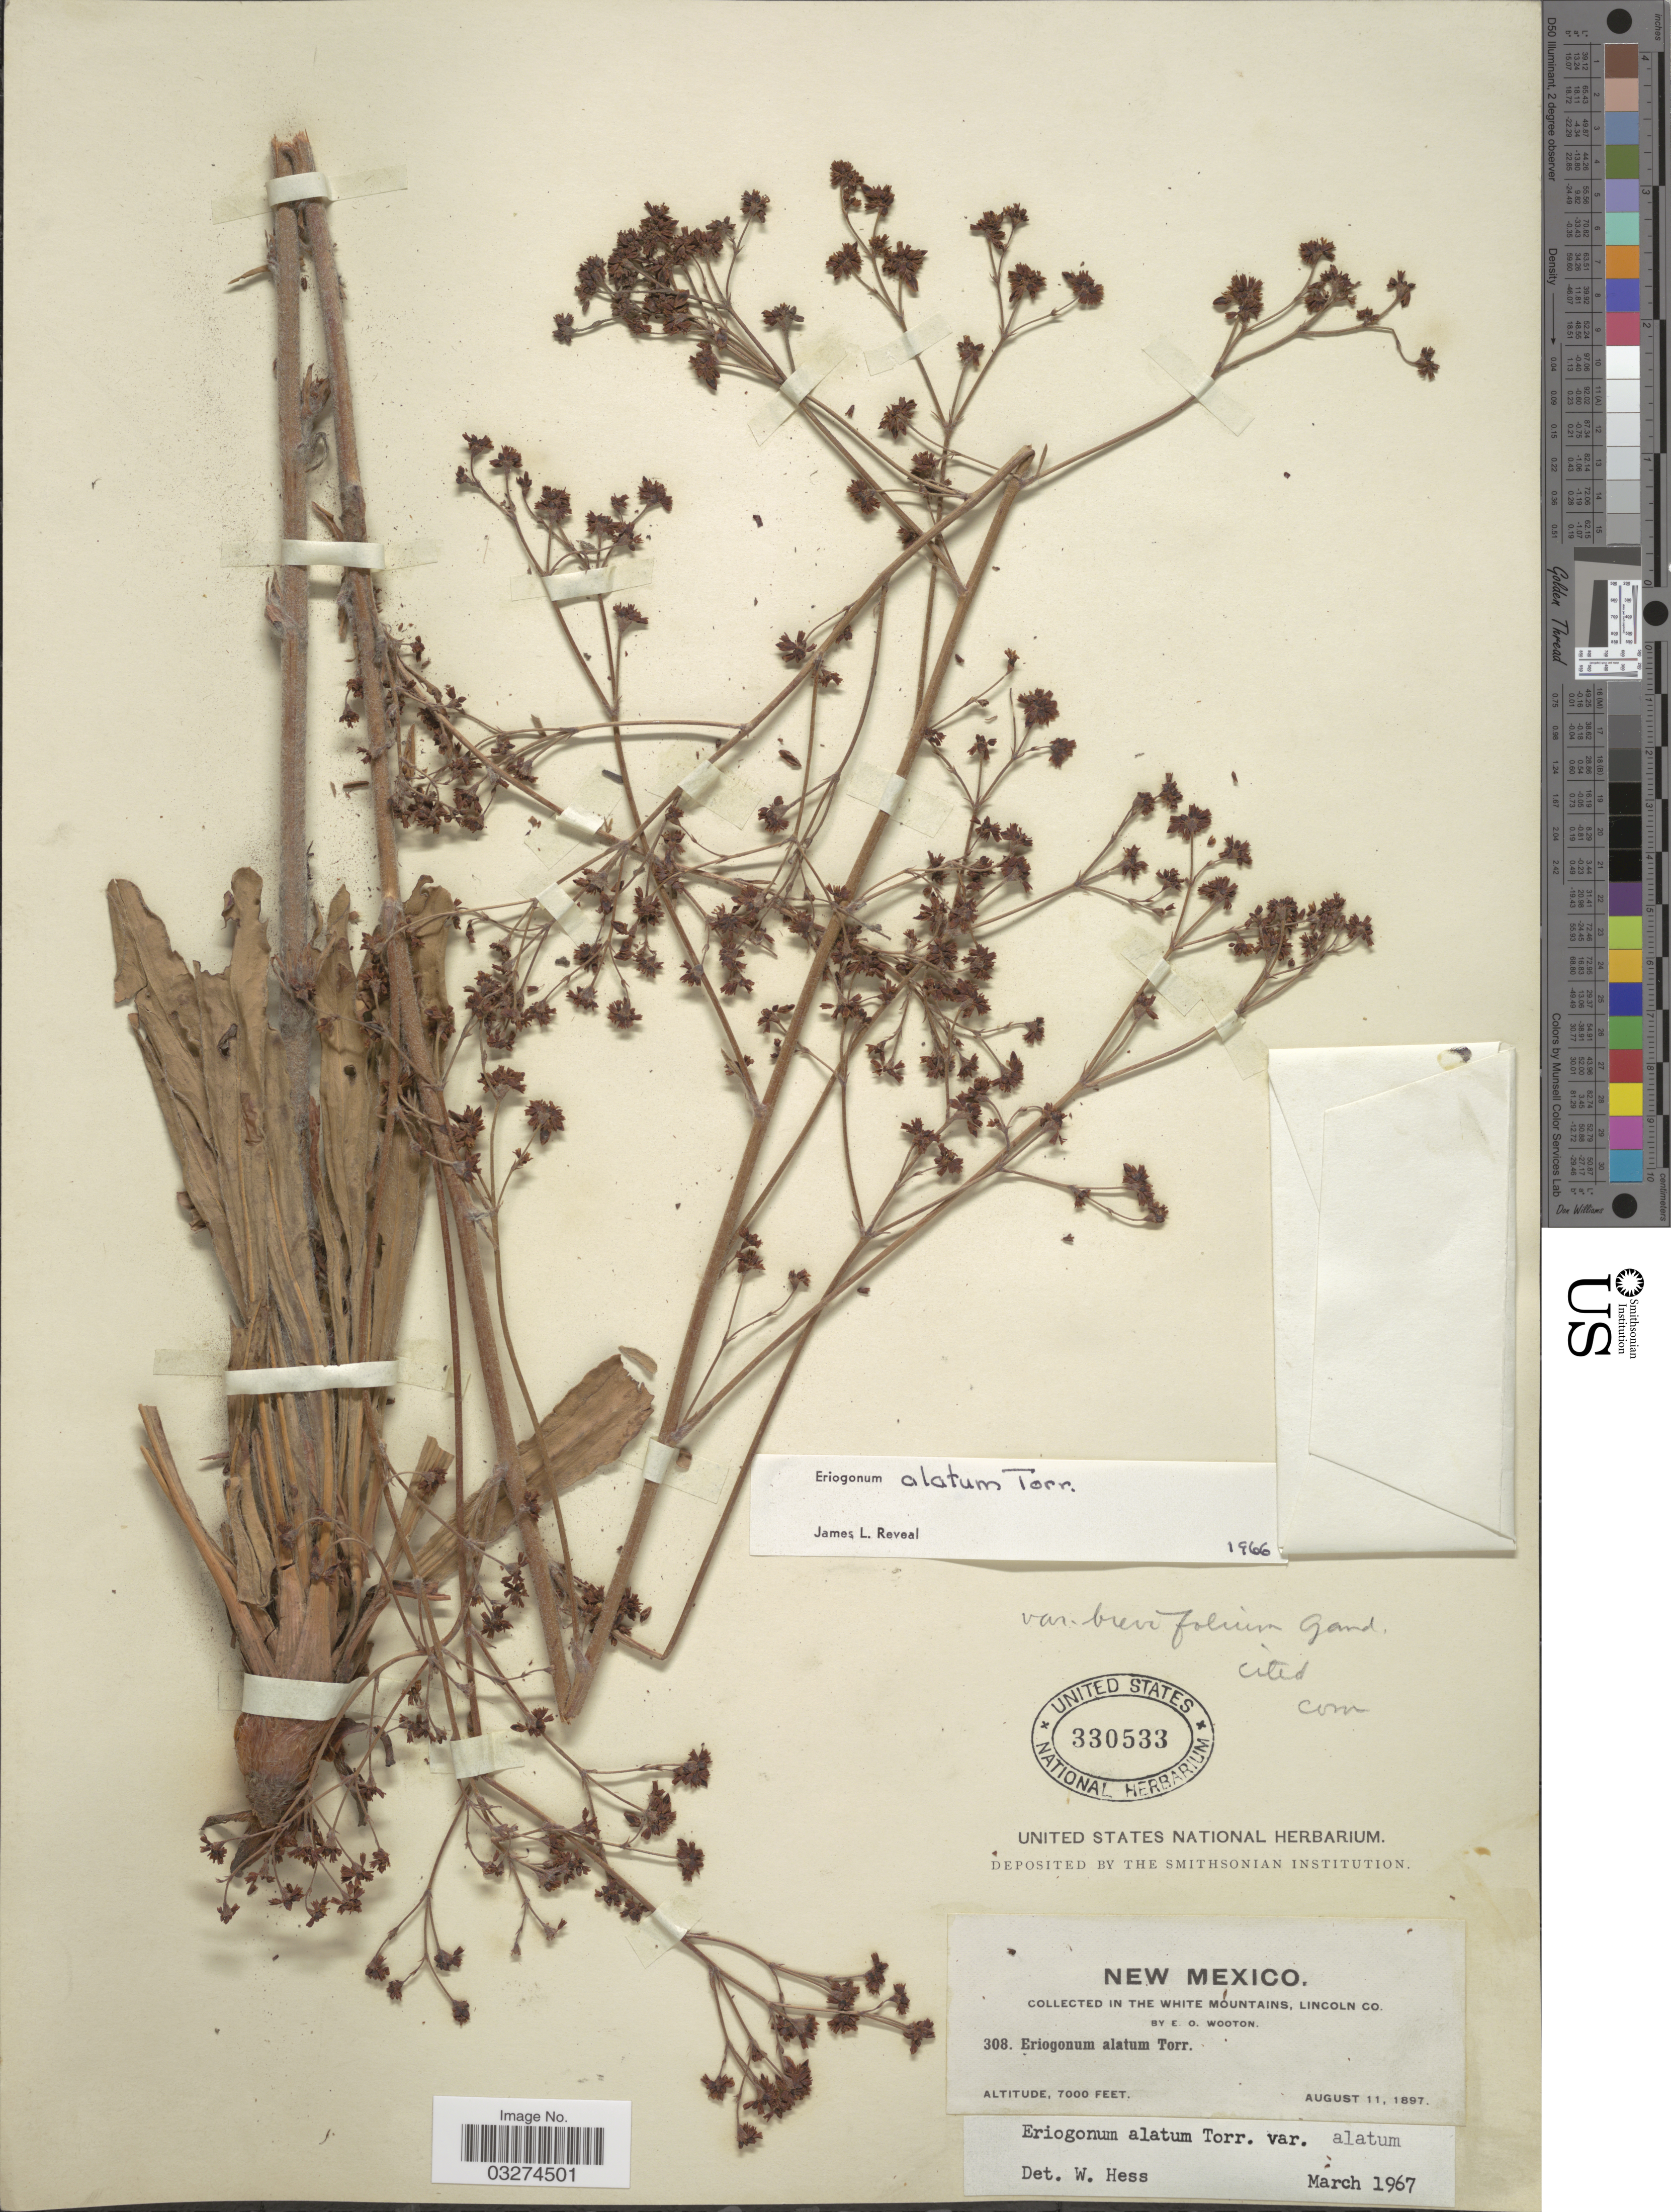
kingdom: Plantae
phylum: Tracheophyta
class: Magnoliopsida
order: Caryophyllales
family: Polygonaceae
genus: Eriogonum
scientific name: Eriogonum alatum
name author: Torr.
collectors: E. O. Wooton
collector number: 308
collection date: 1897-08-11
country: United States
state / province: New Mexico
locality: In the White Mountains, Lincoln Co.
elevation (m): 2134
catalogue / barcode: US 330533